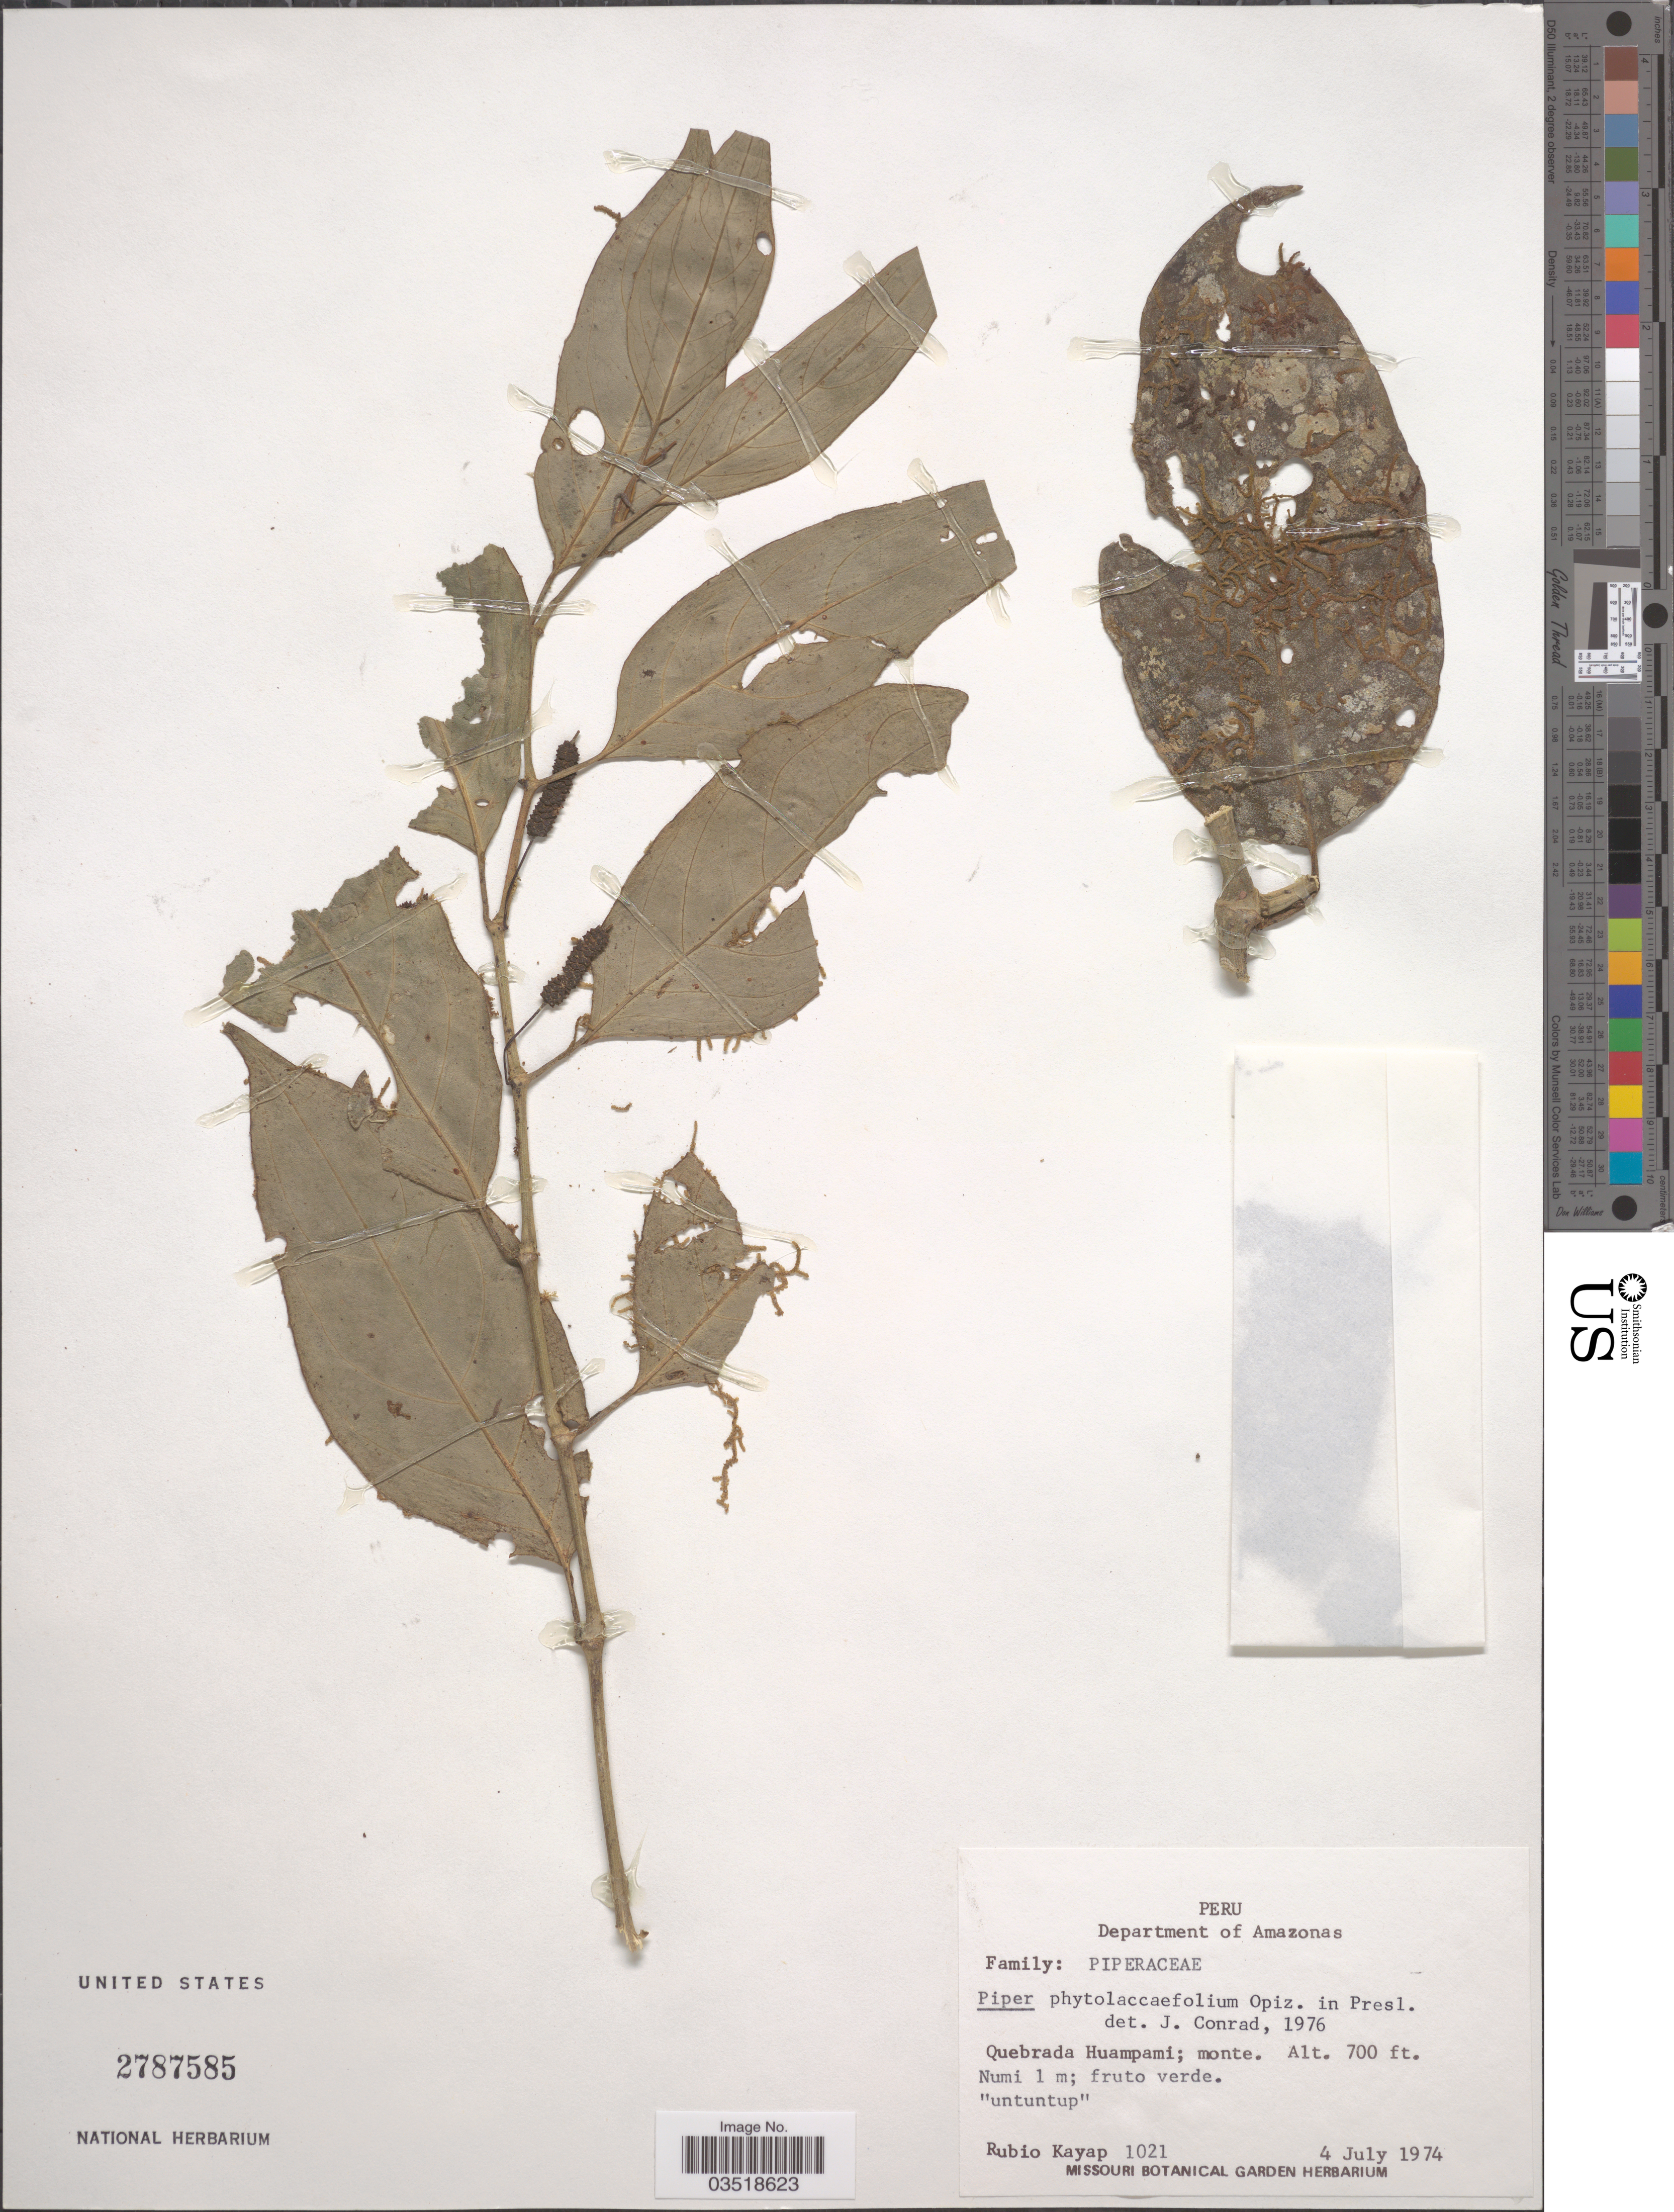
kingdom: Plantae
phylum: Tracheophyta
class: Magnoliopsida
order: Piperales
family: Piperaceae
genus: Piper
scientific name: Piper phytolaccifolium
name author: Opiz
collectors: R. Kayap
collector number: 1021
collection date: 1974-07-04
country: Peru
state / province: Amazonas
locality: Department of Amazonas. Quebrada Huampami; monte.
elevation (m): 213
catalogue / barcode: US 2787585